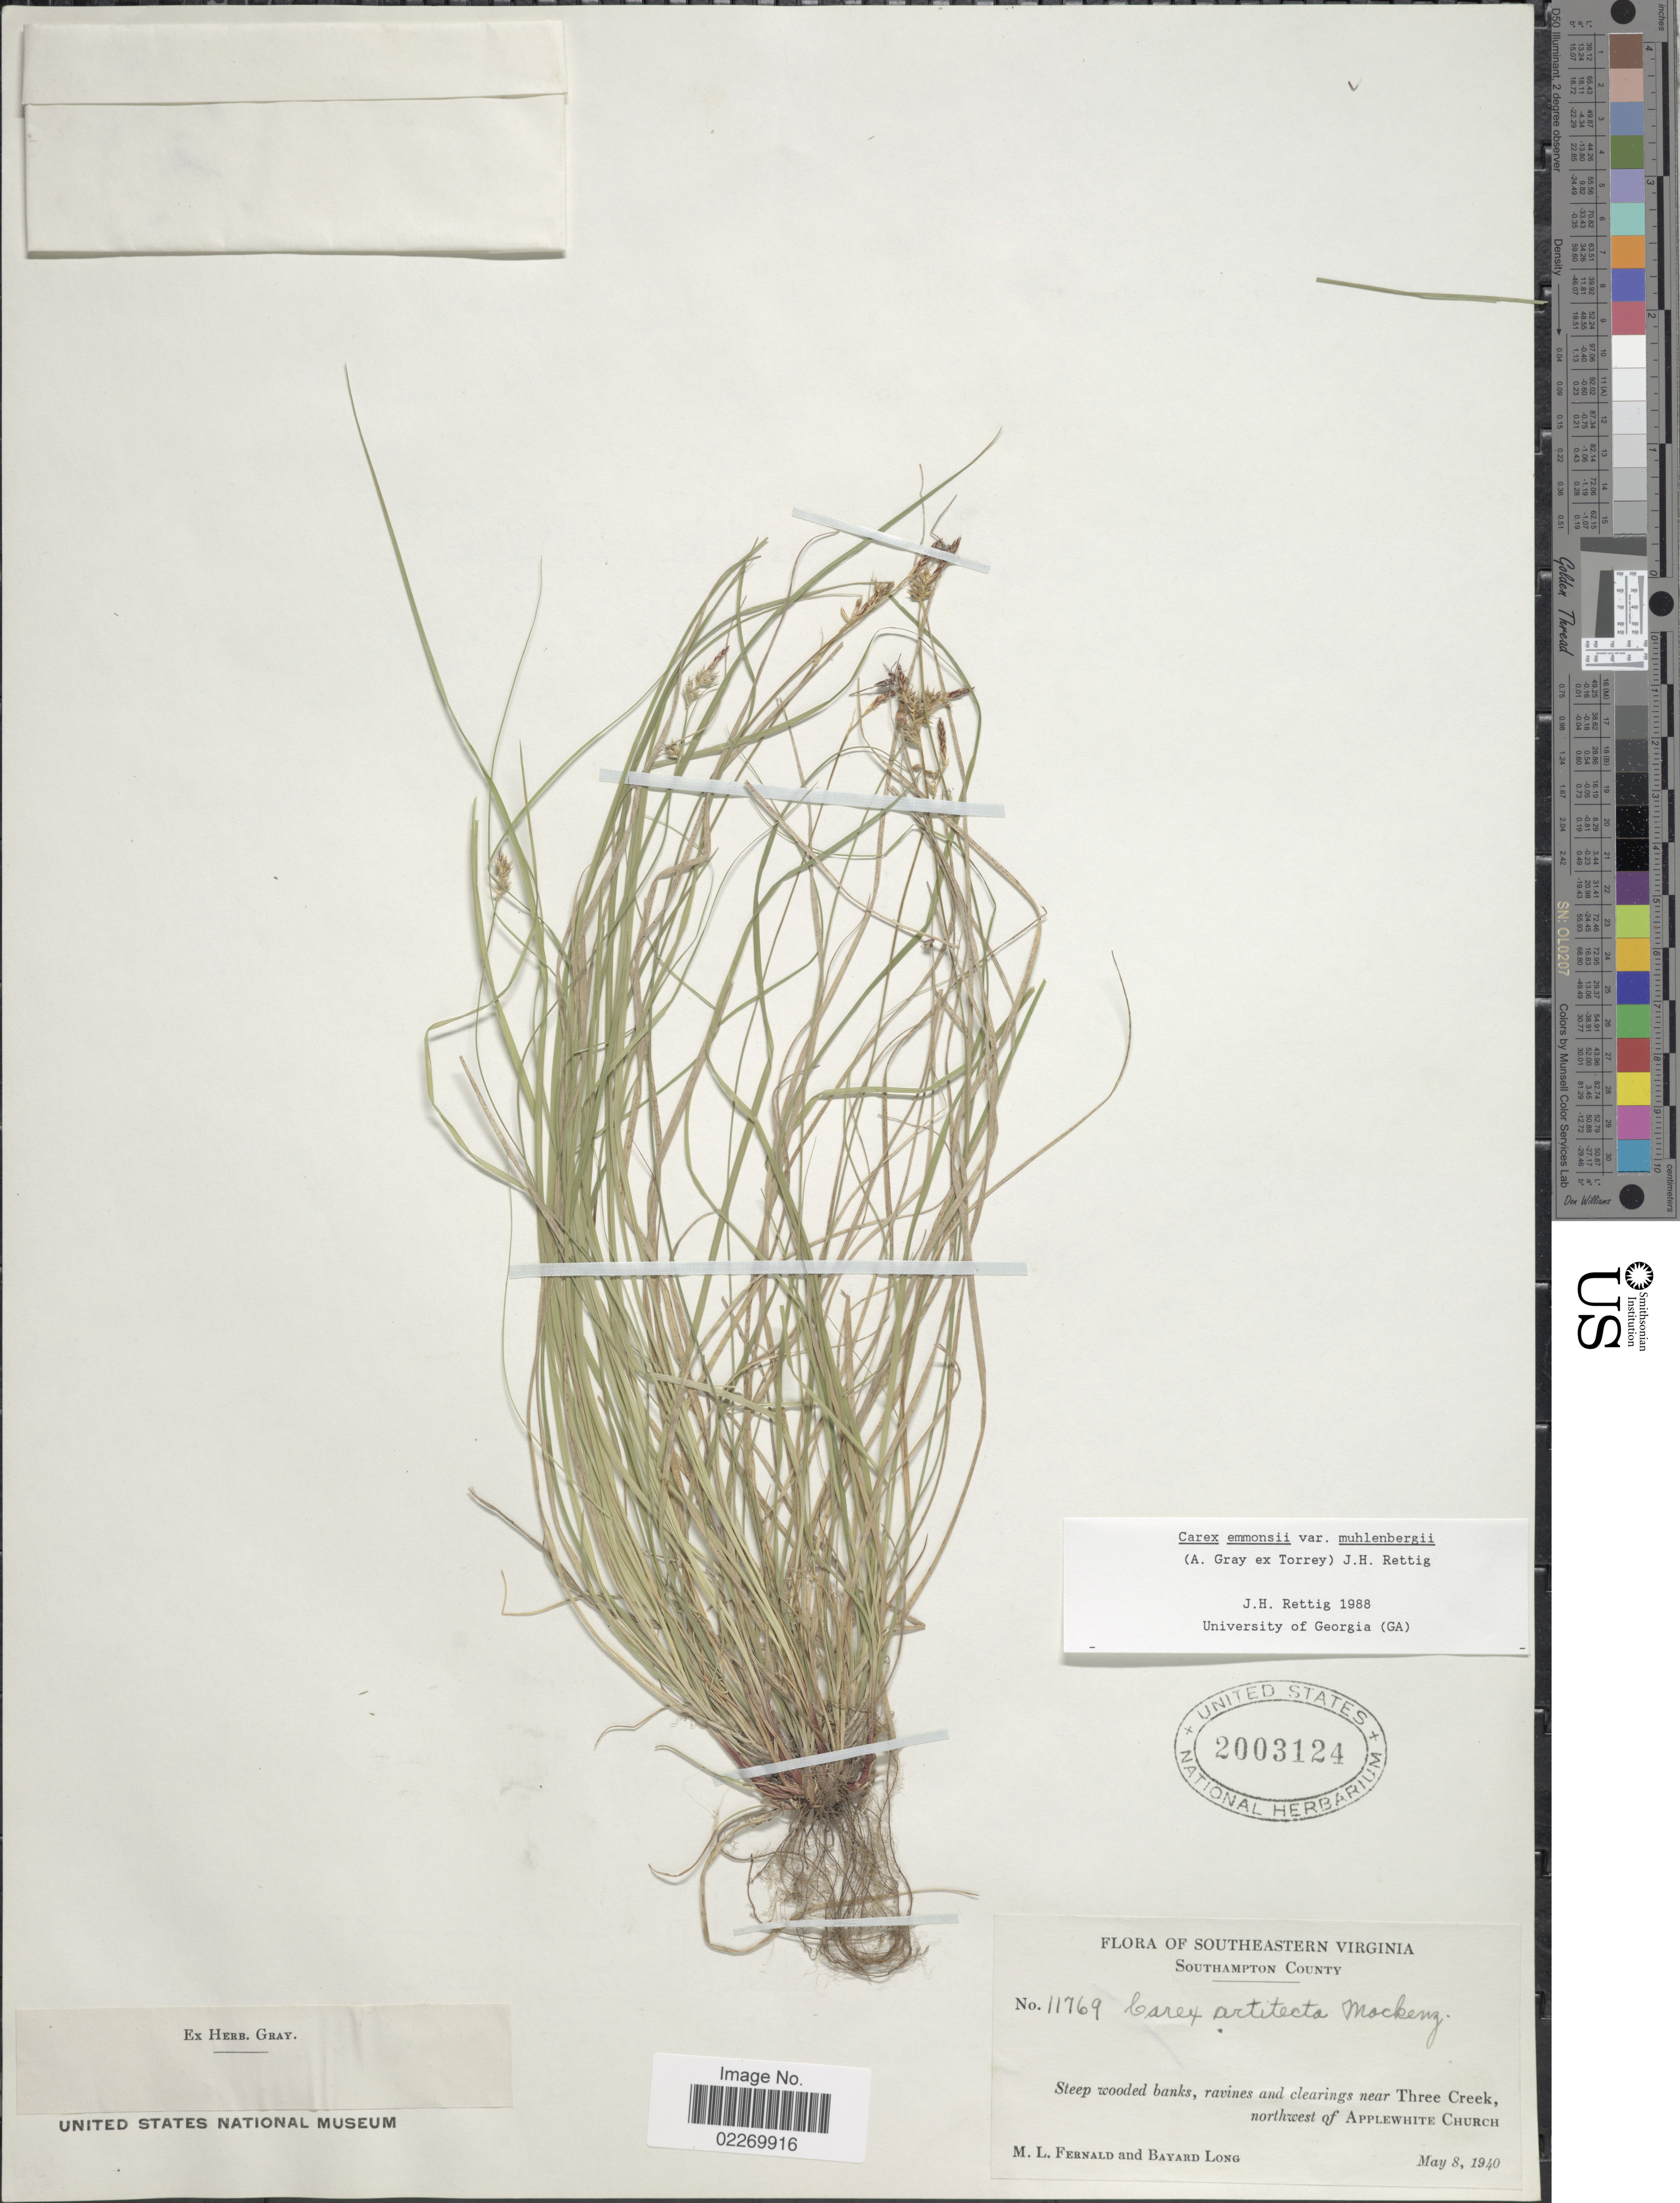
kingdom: Plantae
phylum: Tracheophyta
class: Liliopsida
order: Poales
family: Cyperaceae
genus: Carex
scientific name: Carex albicans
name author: Willd. ex Spreng.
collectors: M. L. Fernald & B. H. Long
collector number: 11769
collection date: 1940-05-08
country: United States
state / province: Virginia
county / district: Southampton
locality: Southeastern Virginia, South Hampton County. ravines and clearings near Three Creek, northwest of Applewhite Church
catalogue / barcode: US 2003124